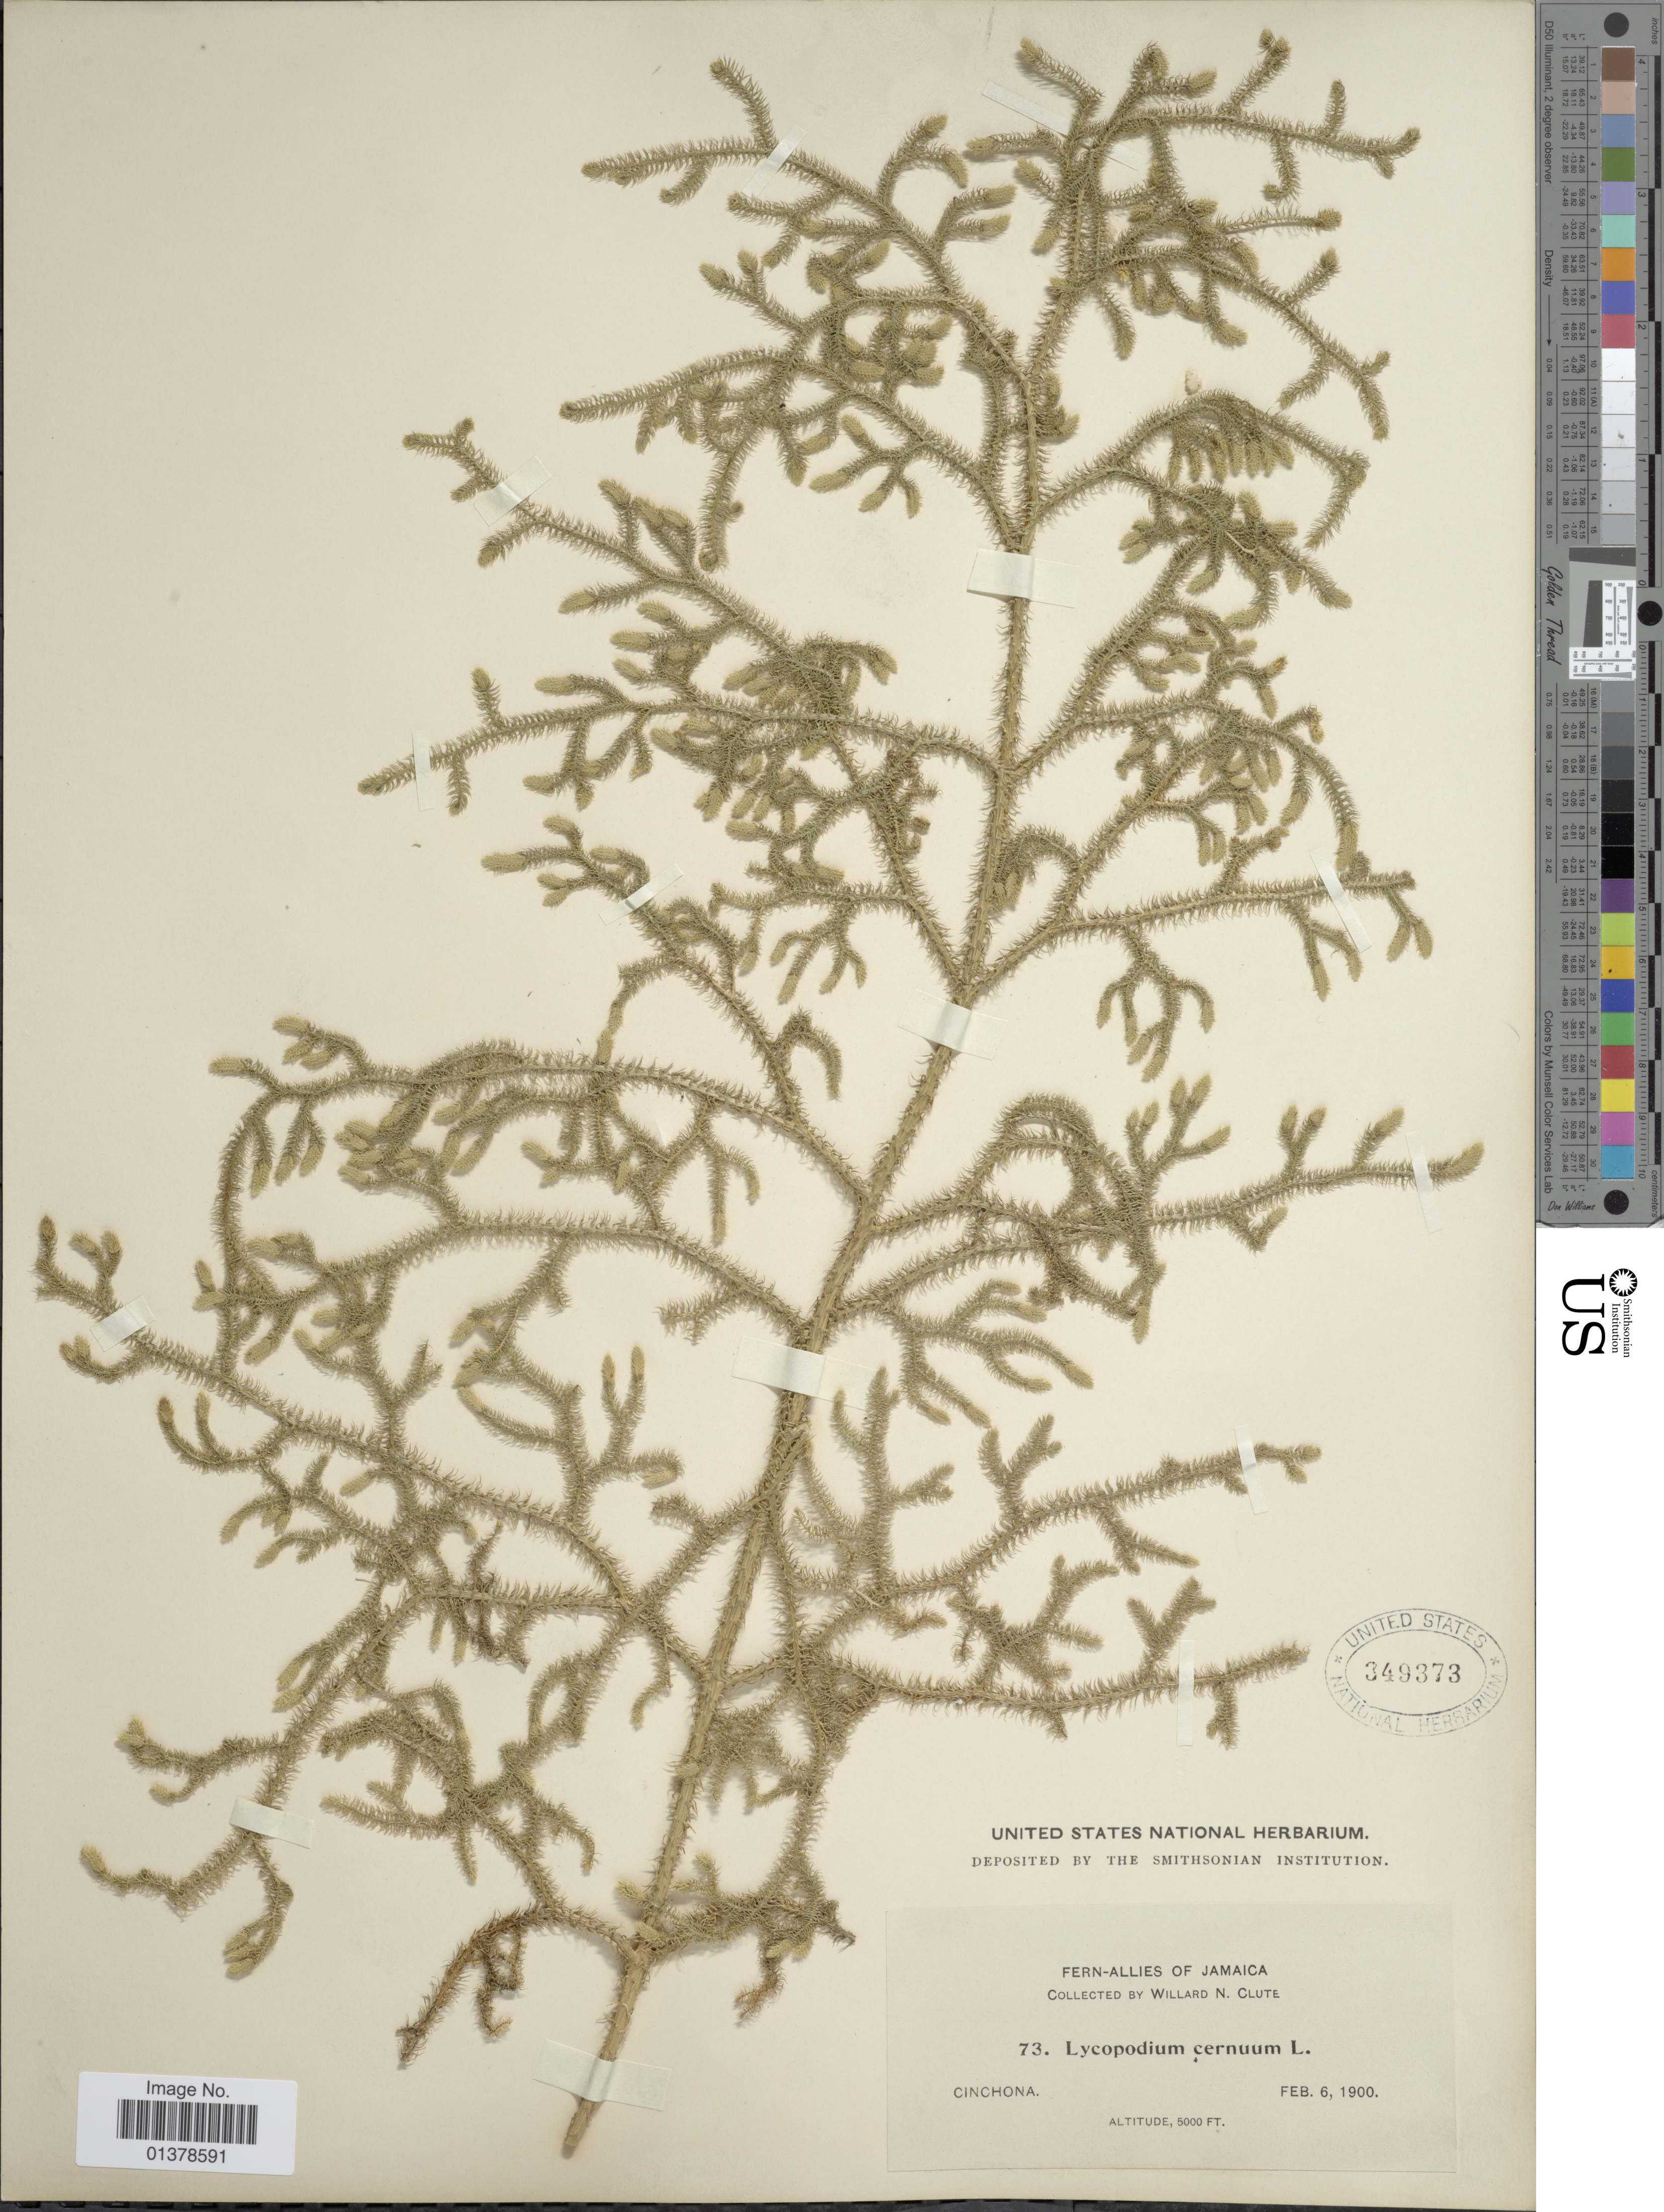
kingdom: Plantae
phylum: Tracheophyta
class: Lycopodiopsida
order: Lycopodiales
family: Lycopodiaceae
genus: Palhinhaea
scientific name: Palhinhaea cernua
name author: (L.) Vasc. & Franco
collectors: W. N. Clute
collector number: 73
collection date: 1900-02-06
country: Jamaica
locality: Cinchona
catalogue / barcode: US 349373